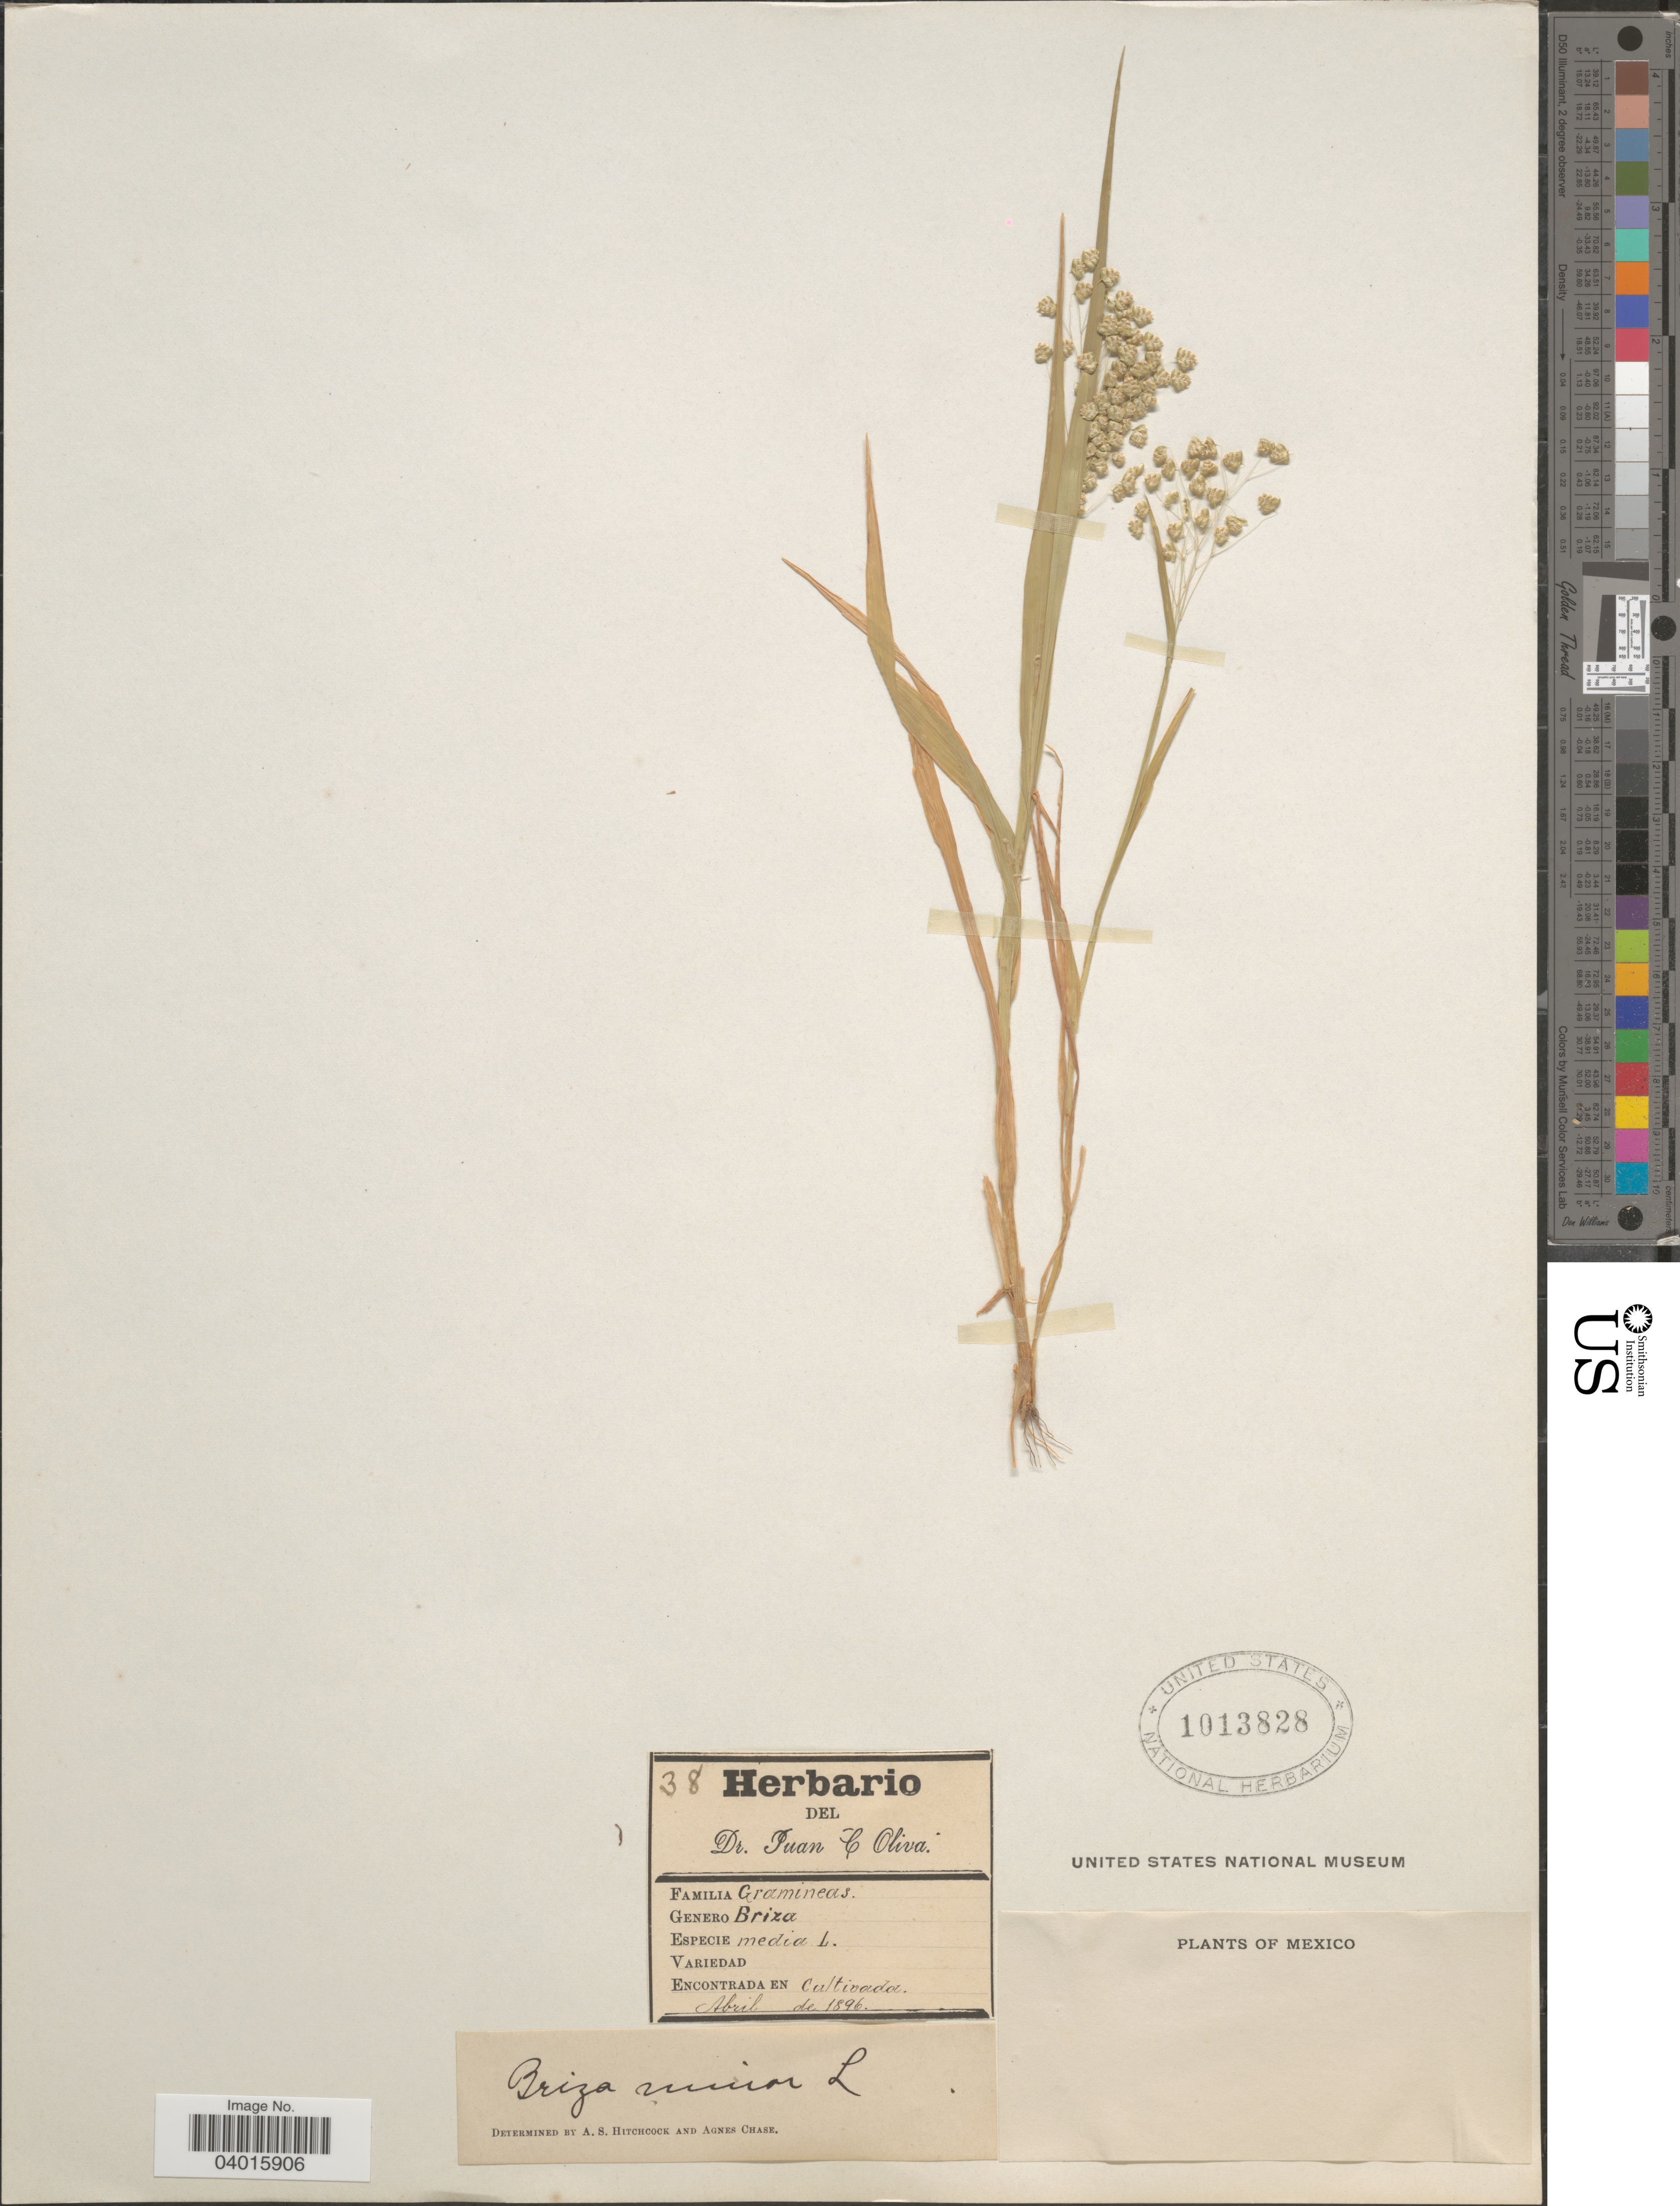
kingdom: Plantae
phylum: Tracheophyta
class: Liliopsida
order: Poales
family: Poaceae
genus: Briza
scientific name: Briza minor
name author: L.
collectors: Juan & C. Oliva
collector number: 38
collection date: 1896-04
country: Mexico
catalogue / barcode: US 1013828